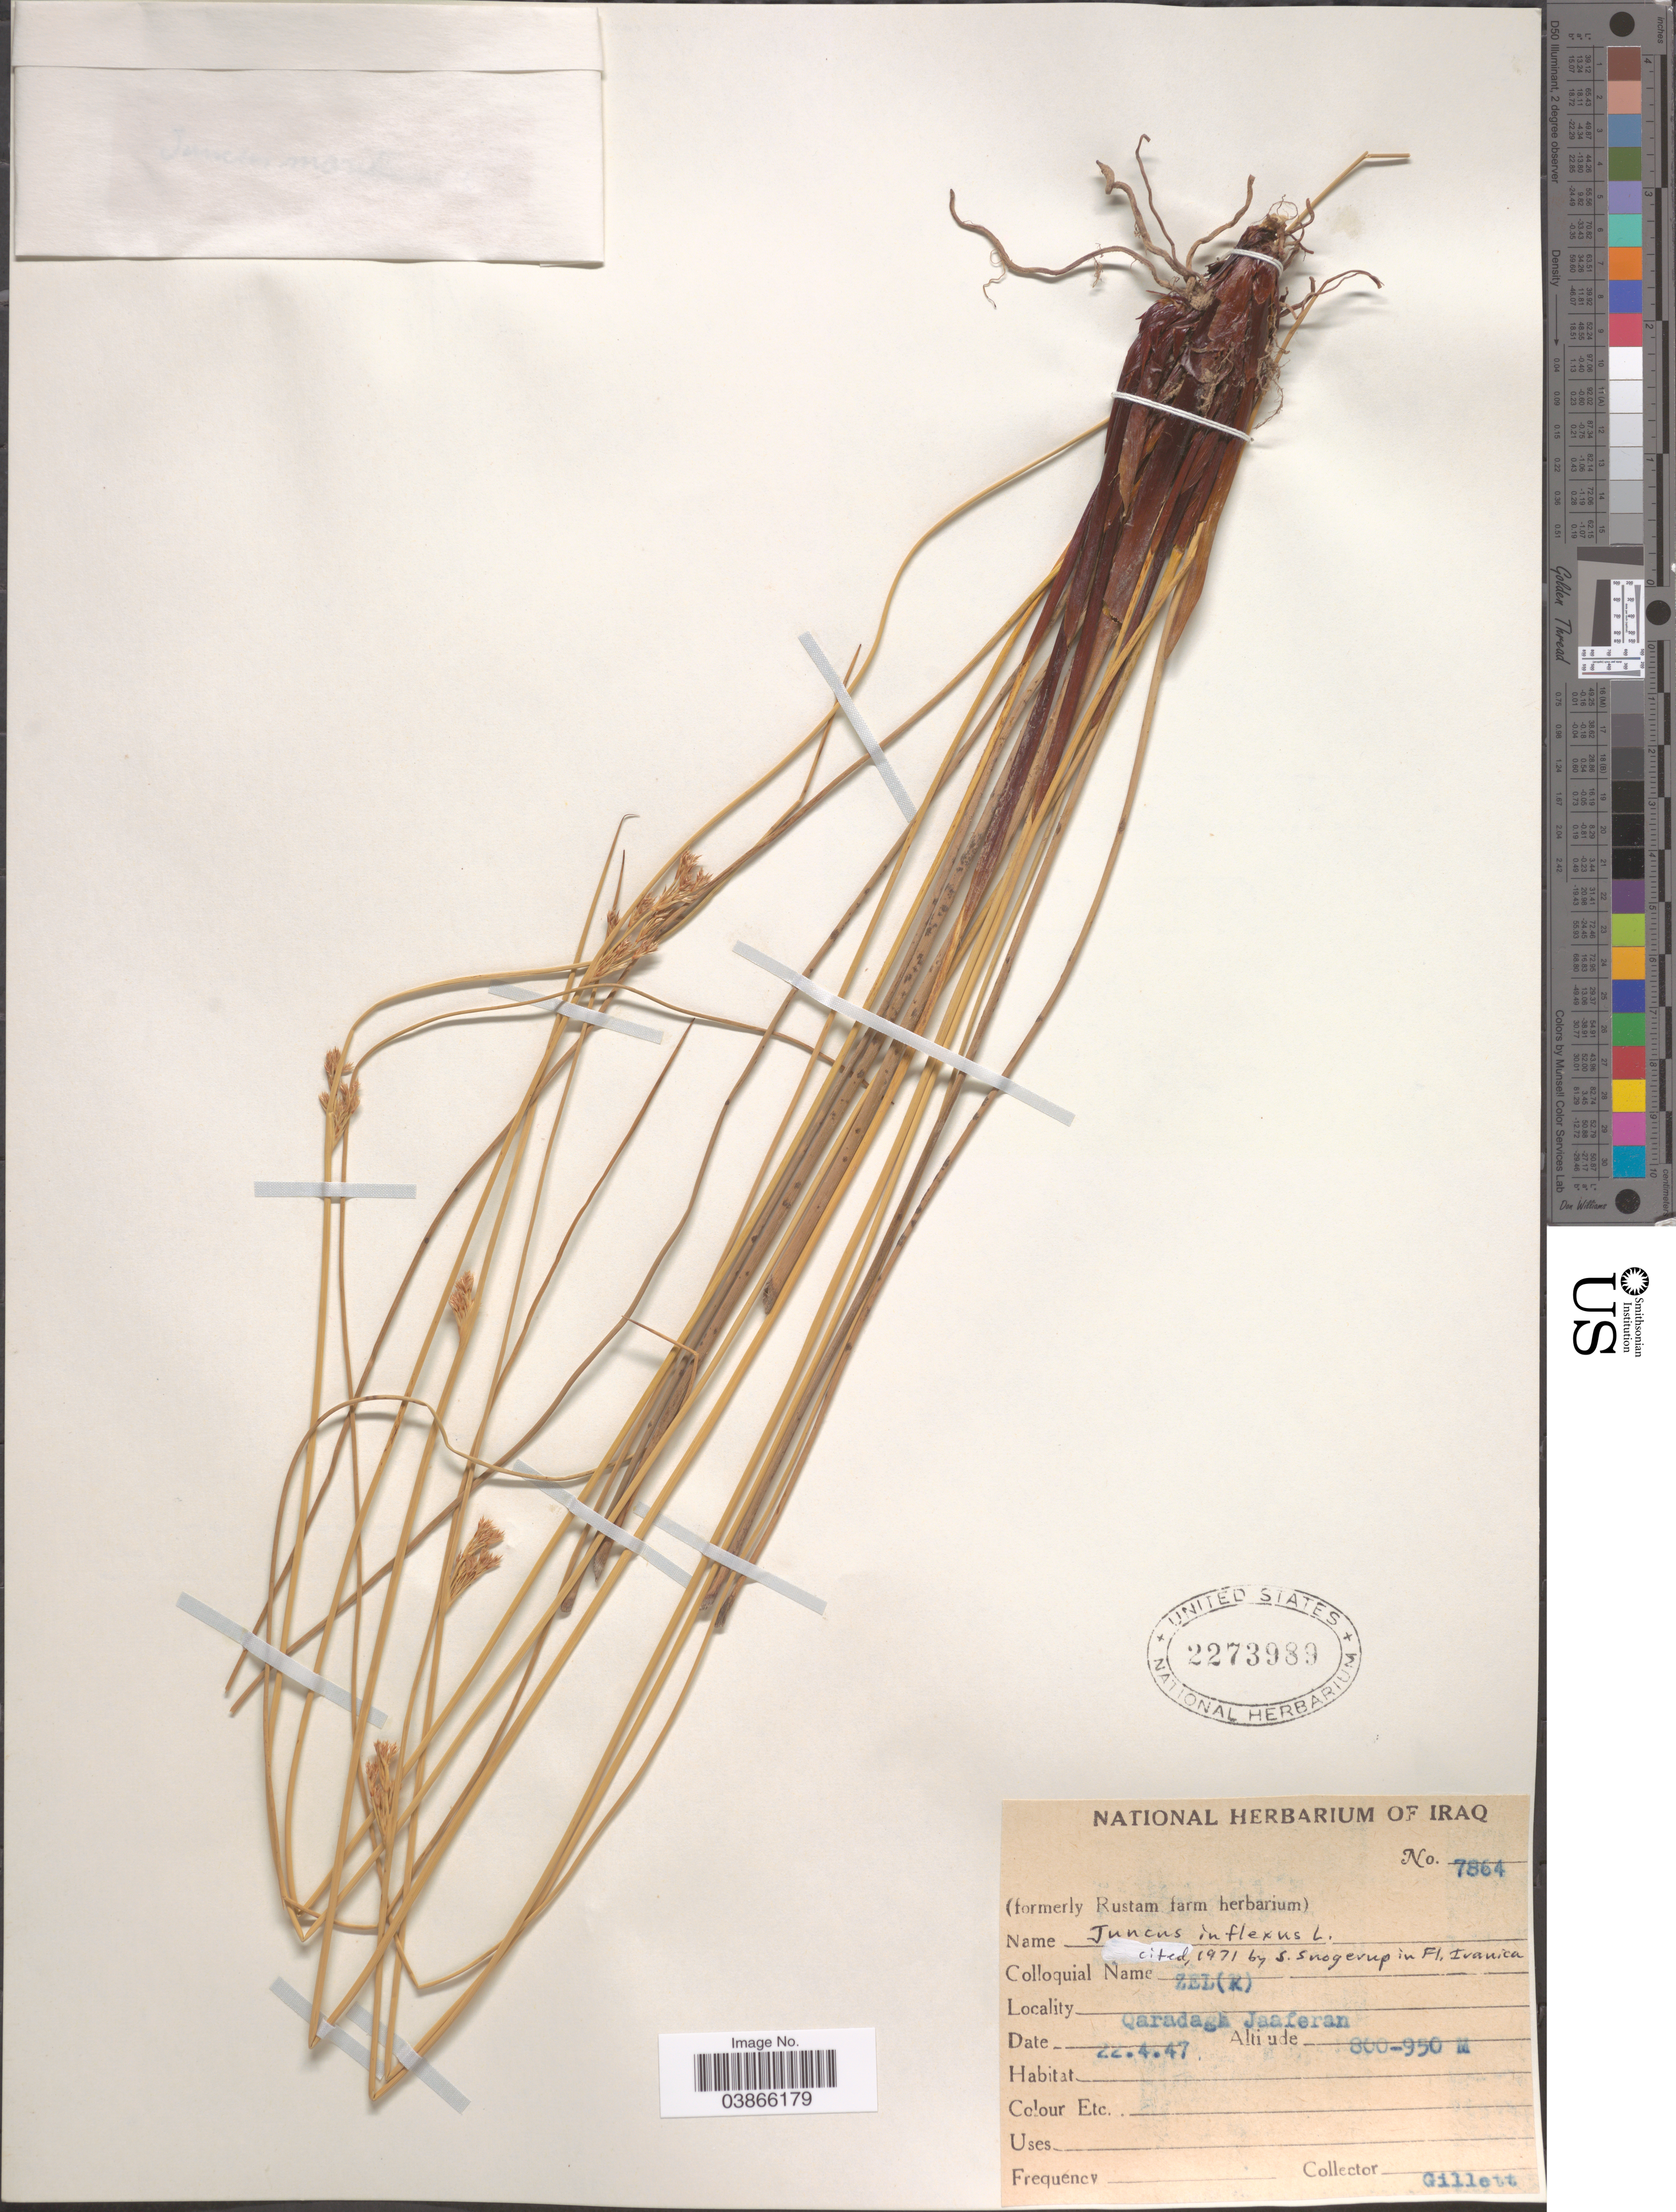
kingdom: Plantae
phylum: Tracheophyta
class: Liliopsida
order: Poales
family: Juncaceae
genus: Juncus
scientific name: Juncus inflexus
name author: L.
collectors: Gillett, --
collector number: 7864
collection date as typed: Transcribed d/m/y: 22/4/47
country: Iraq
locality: Qaradagh Jaaferan.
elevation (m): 800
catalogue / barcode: US 2273989